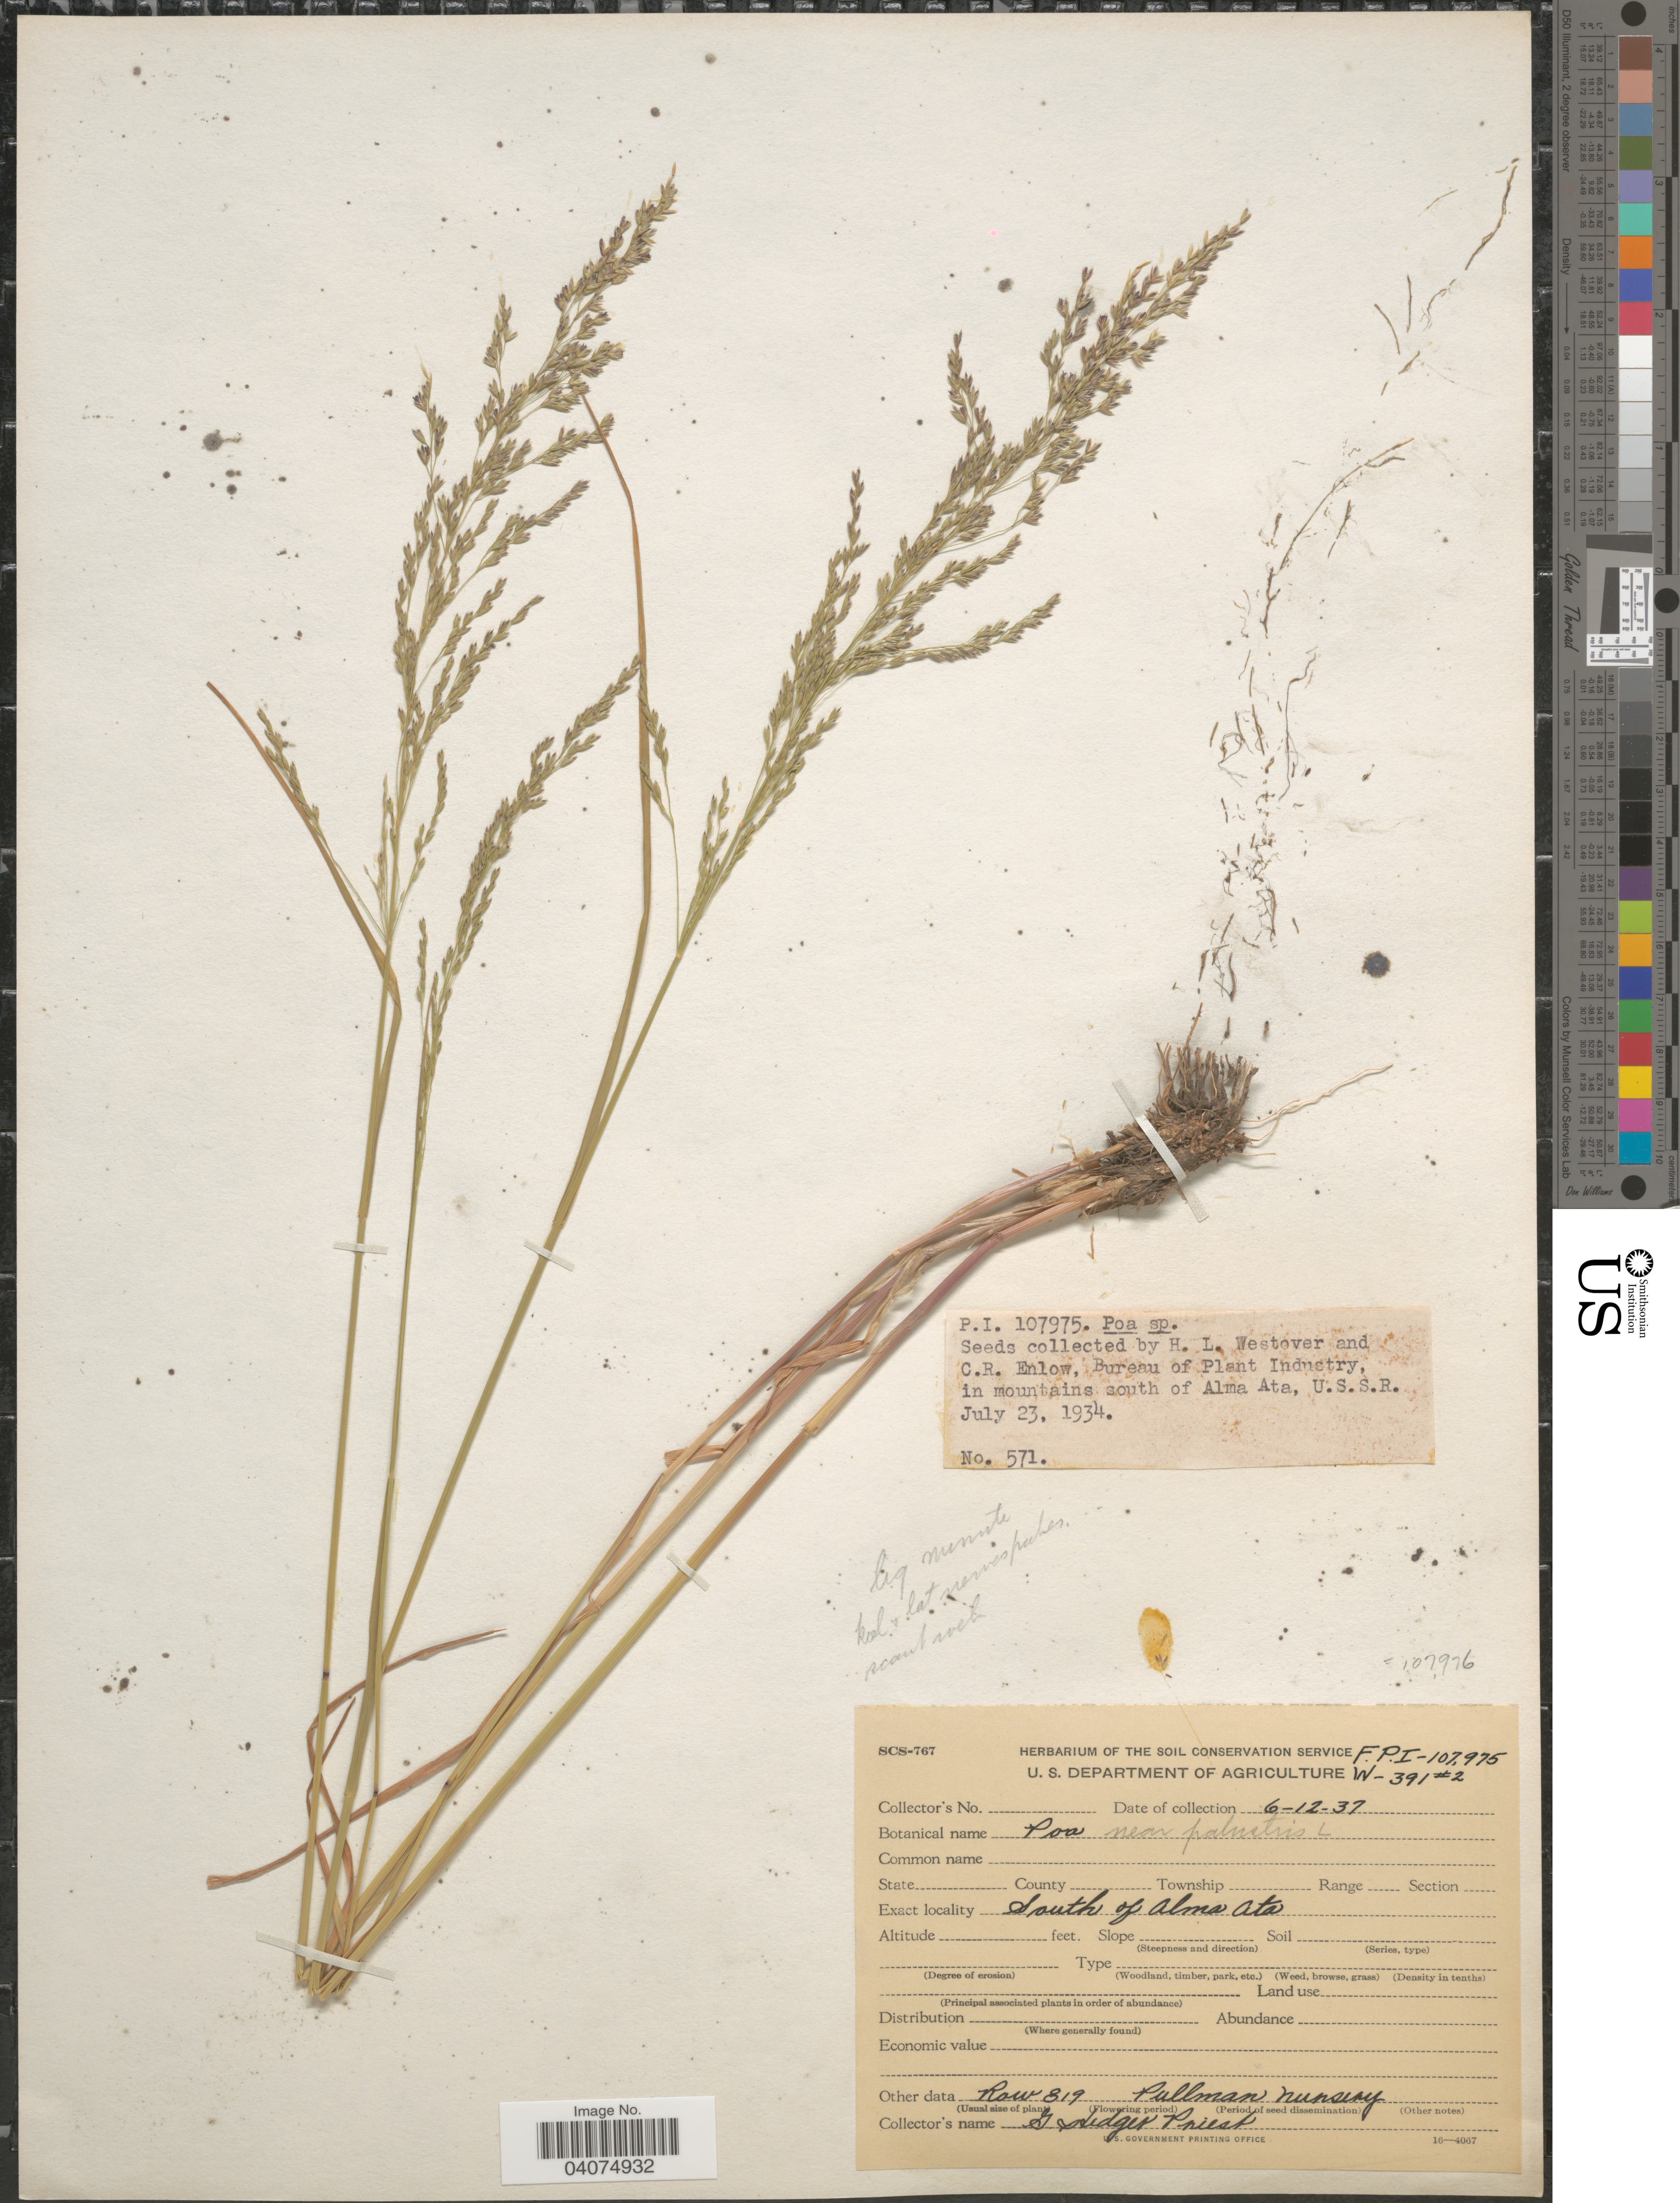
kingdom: Plantae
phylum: Tracheophyta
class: Liliopsida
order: Poales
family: Poaceae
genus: Poa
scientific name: Poa palustris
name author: L.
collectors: G. Priest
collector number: FPI-107975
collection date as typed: Transcribed d/m/y: 12/6/37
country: United States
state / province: Washington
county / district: Whitman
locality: Row 319 Pullman Nursery.